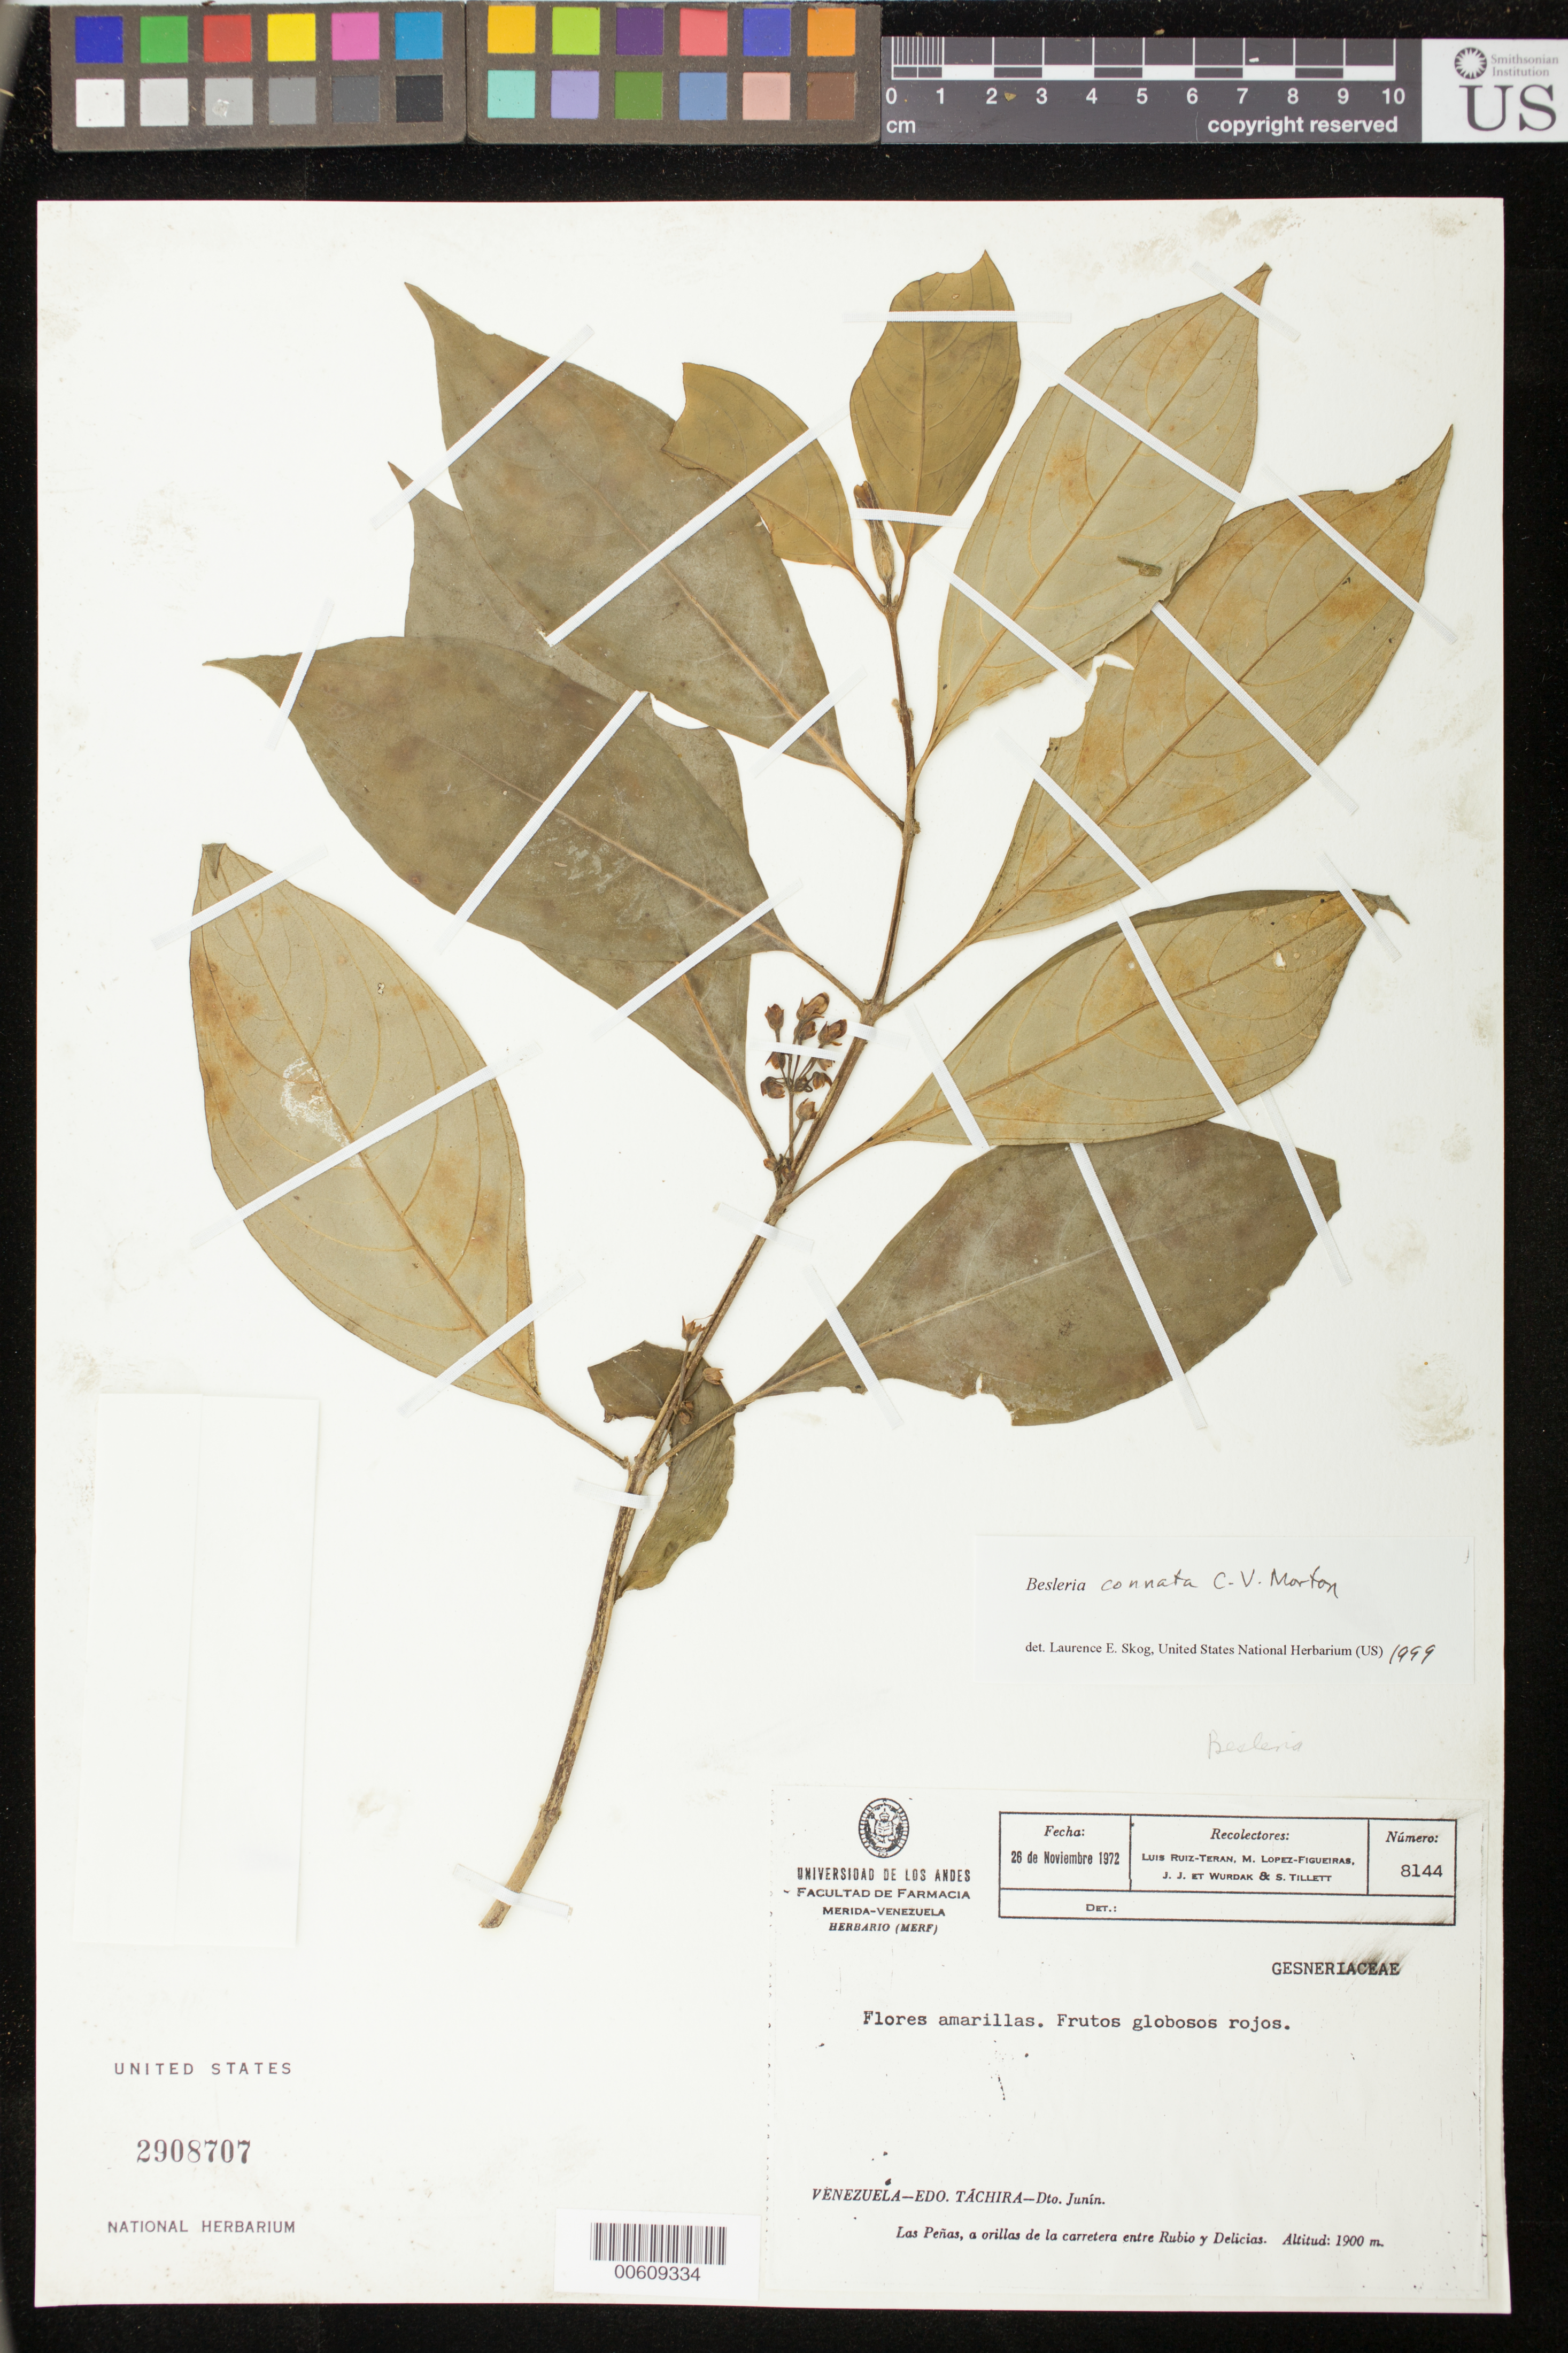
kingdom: Plantae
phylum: Tracheophyta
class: Magnoliopsida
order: Lamiales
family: Gesneriaceae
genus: Besleria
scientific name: Besleria connata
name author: C.V. Morton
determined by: Skog, Laurence E.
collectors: L. E. Ruíz-Terán, M. López Figueiras, J. J. Wurdack & S. S. Tillett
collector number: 8144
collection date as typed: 26 Nov 1972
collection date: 1972-11-26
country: Venezuela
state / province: Táchira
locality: Dto. Junín; Las Peñas, a orillas de la carretera entre Rubio y Delicias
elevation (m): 1900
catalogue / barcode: US 2908707